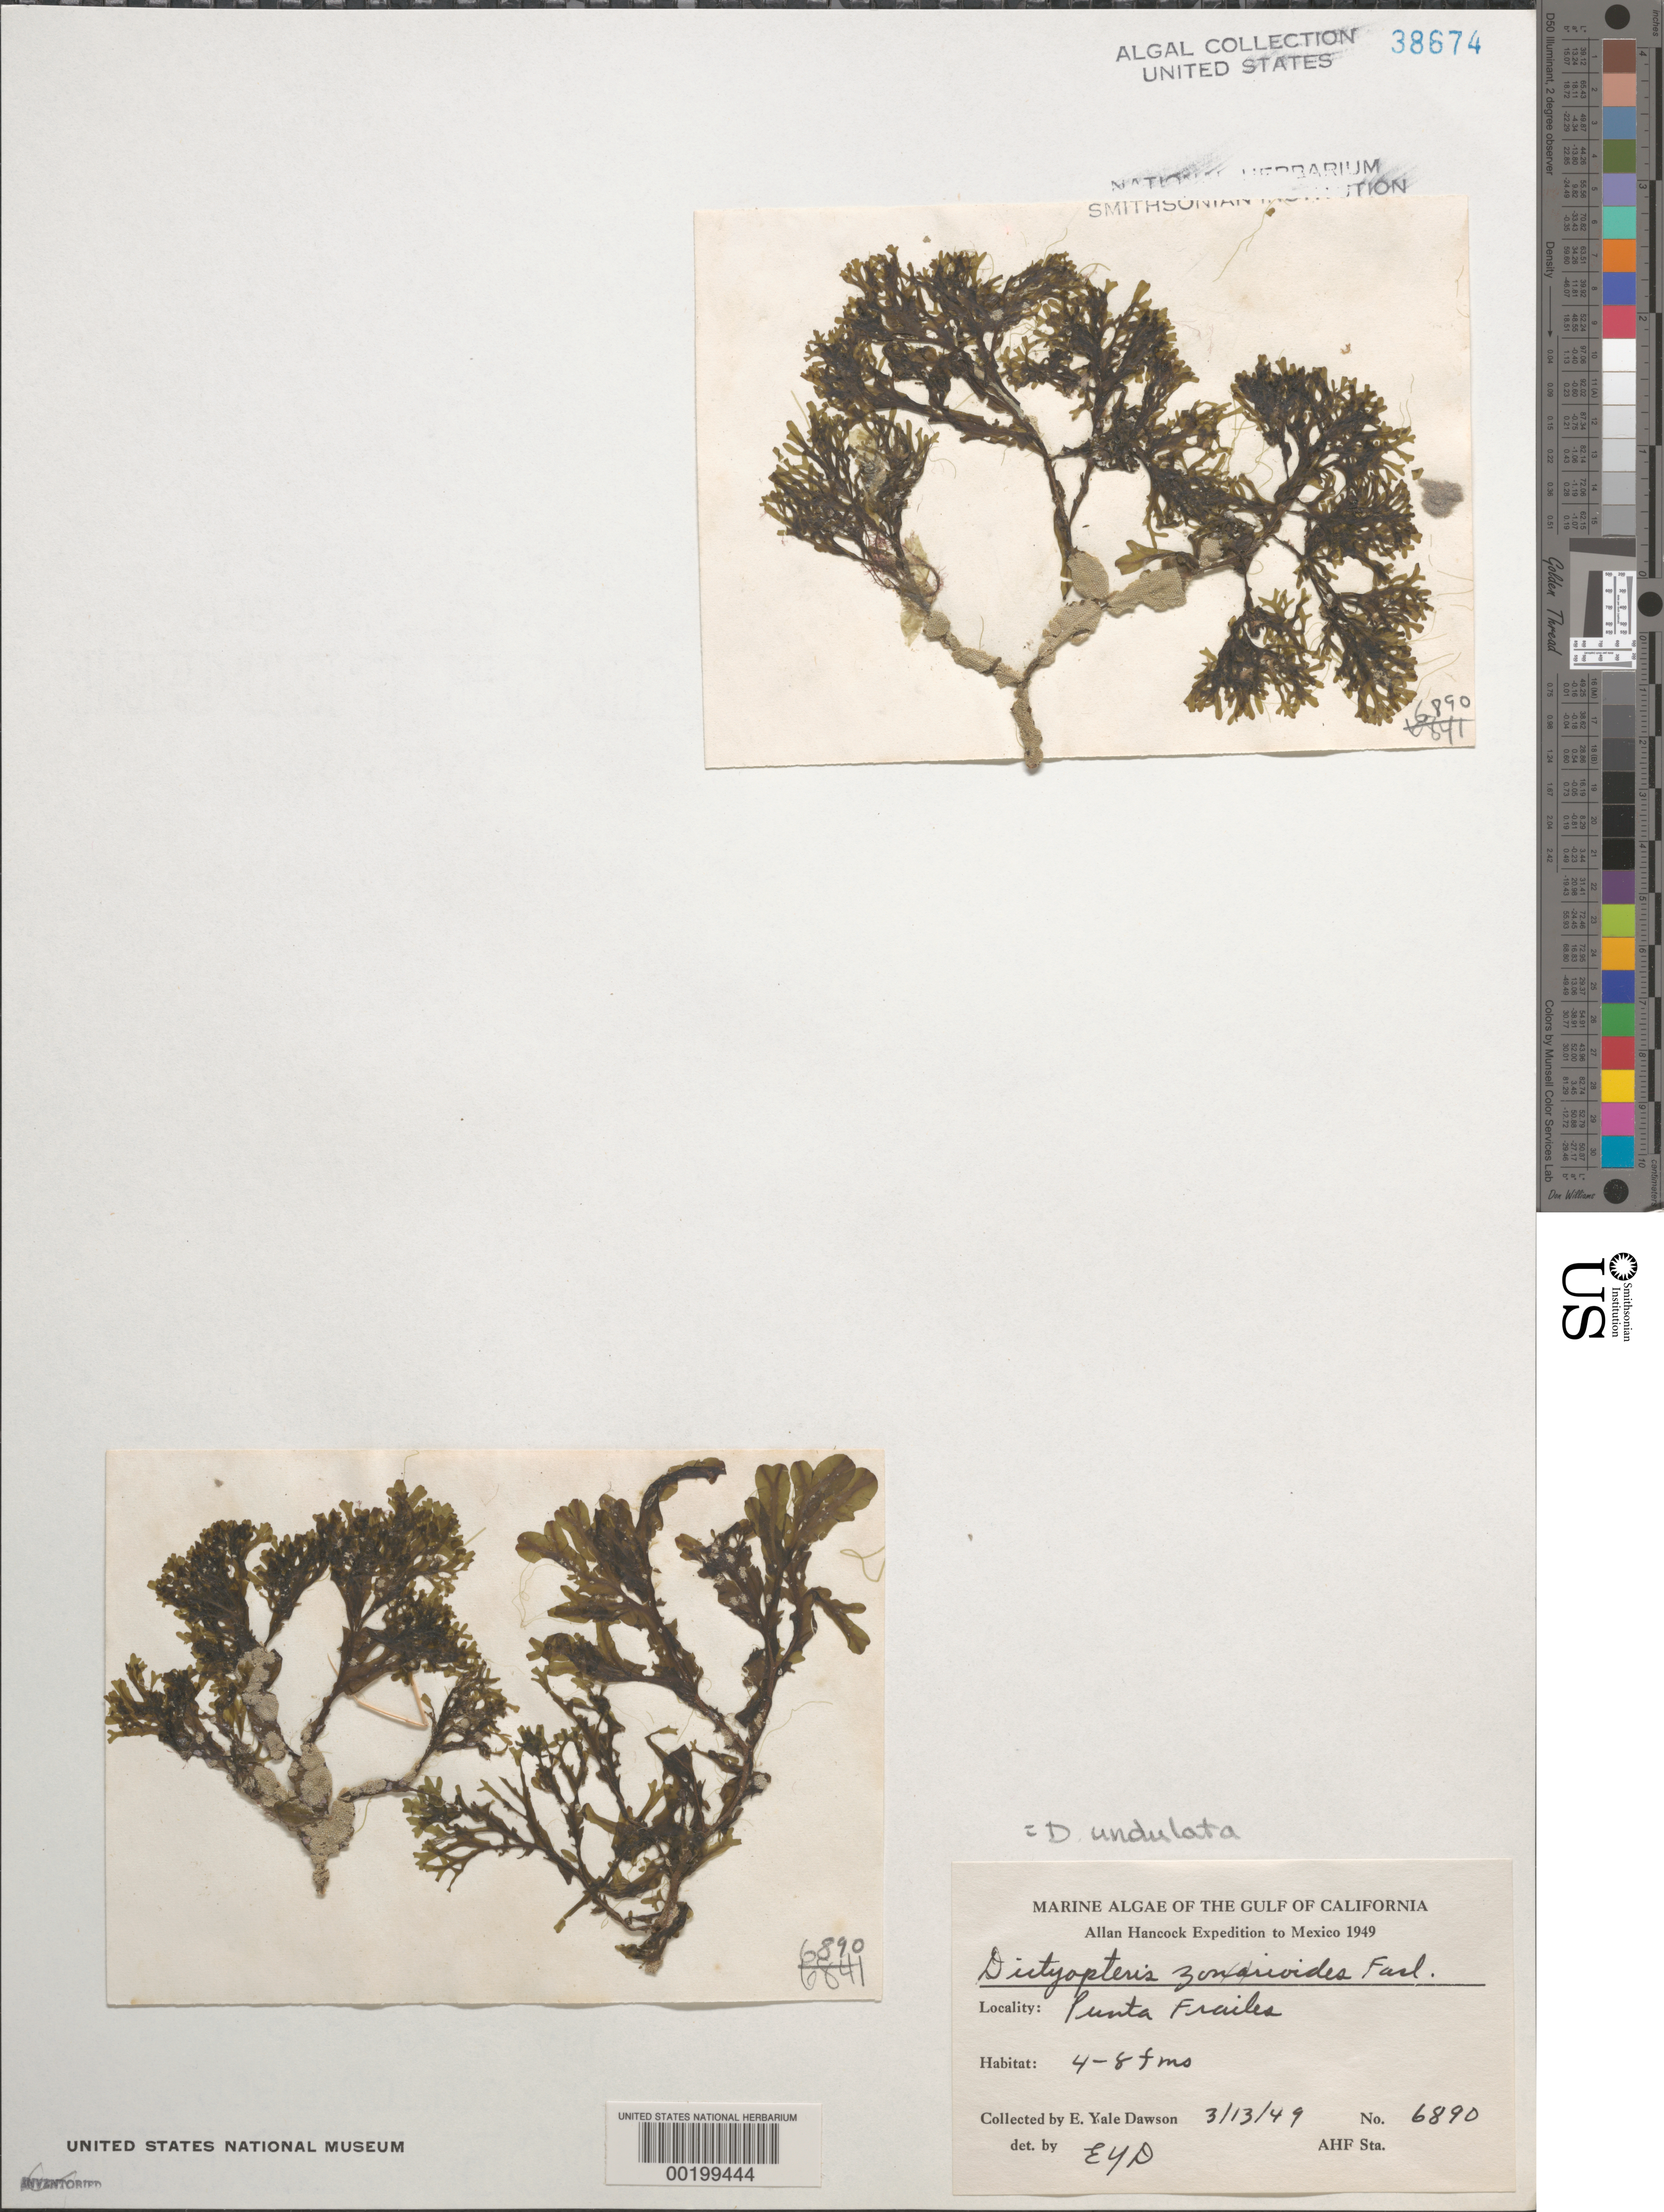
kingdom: Chromista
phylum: Ochrophyta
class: Phaeophyceae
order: Dictyotales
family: Dictyotaceae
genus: Dictyopteris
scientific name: Dictyopteris undulata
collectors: E. Y. Dawson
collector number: EYD 6890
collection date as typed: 13 Mar 1949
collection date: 1949-03-13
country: Mexico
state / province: Baja California Sur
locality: Punta Frailes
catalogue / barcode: US 38674